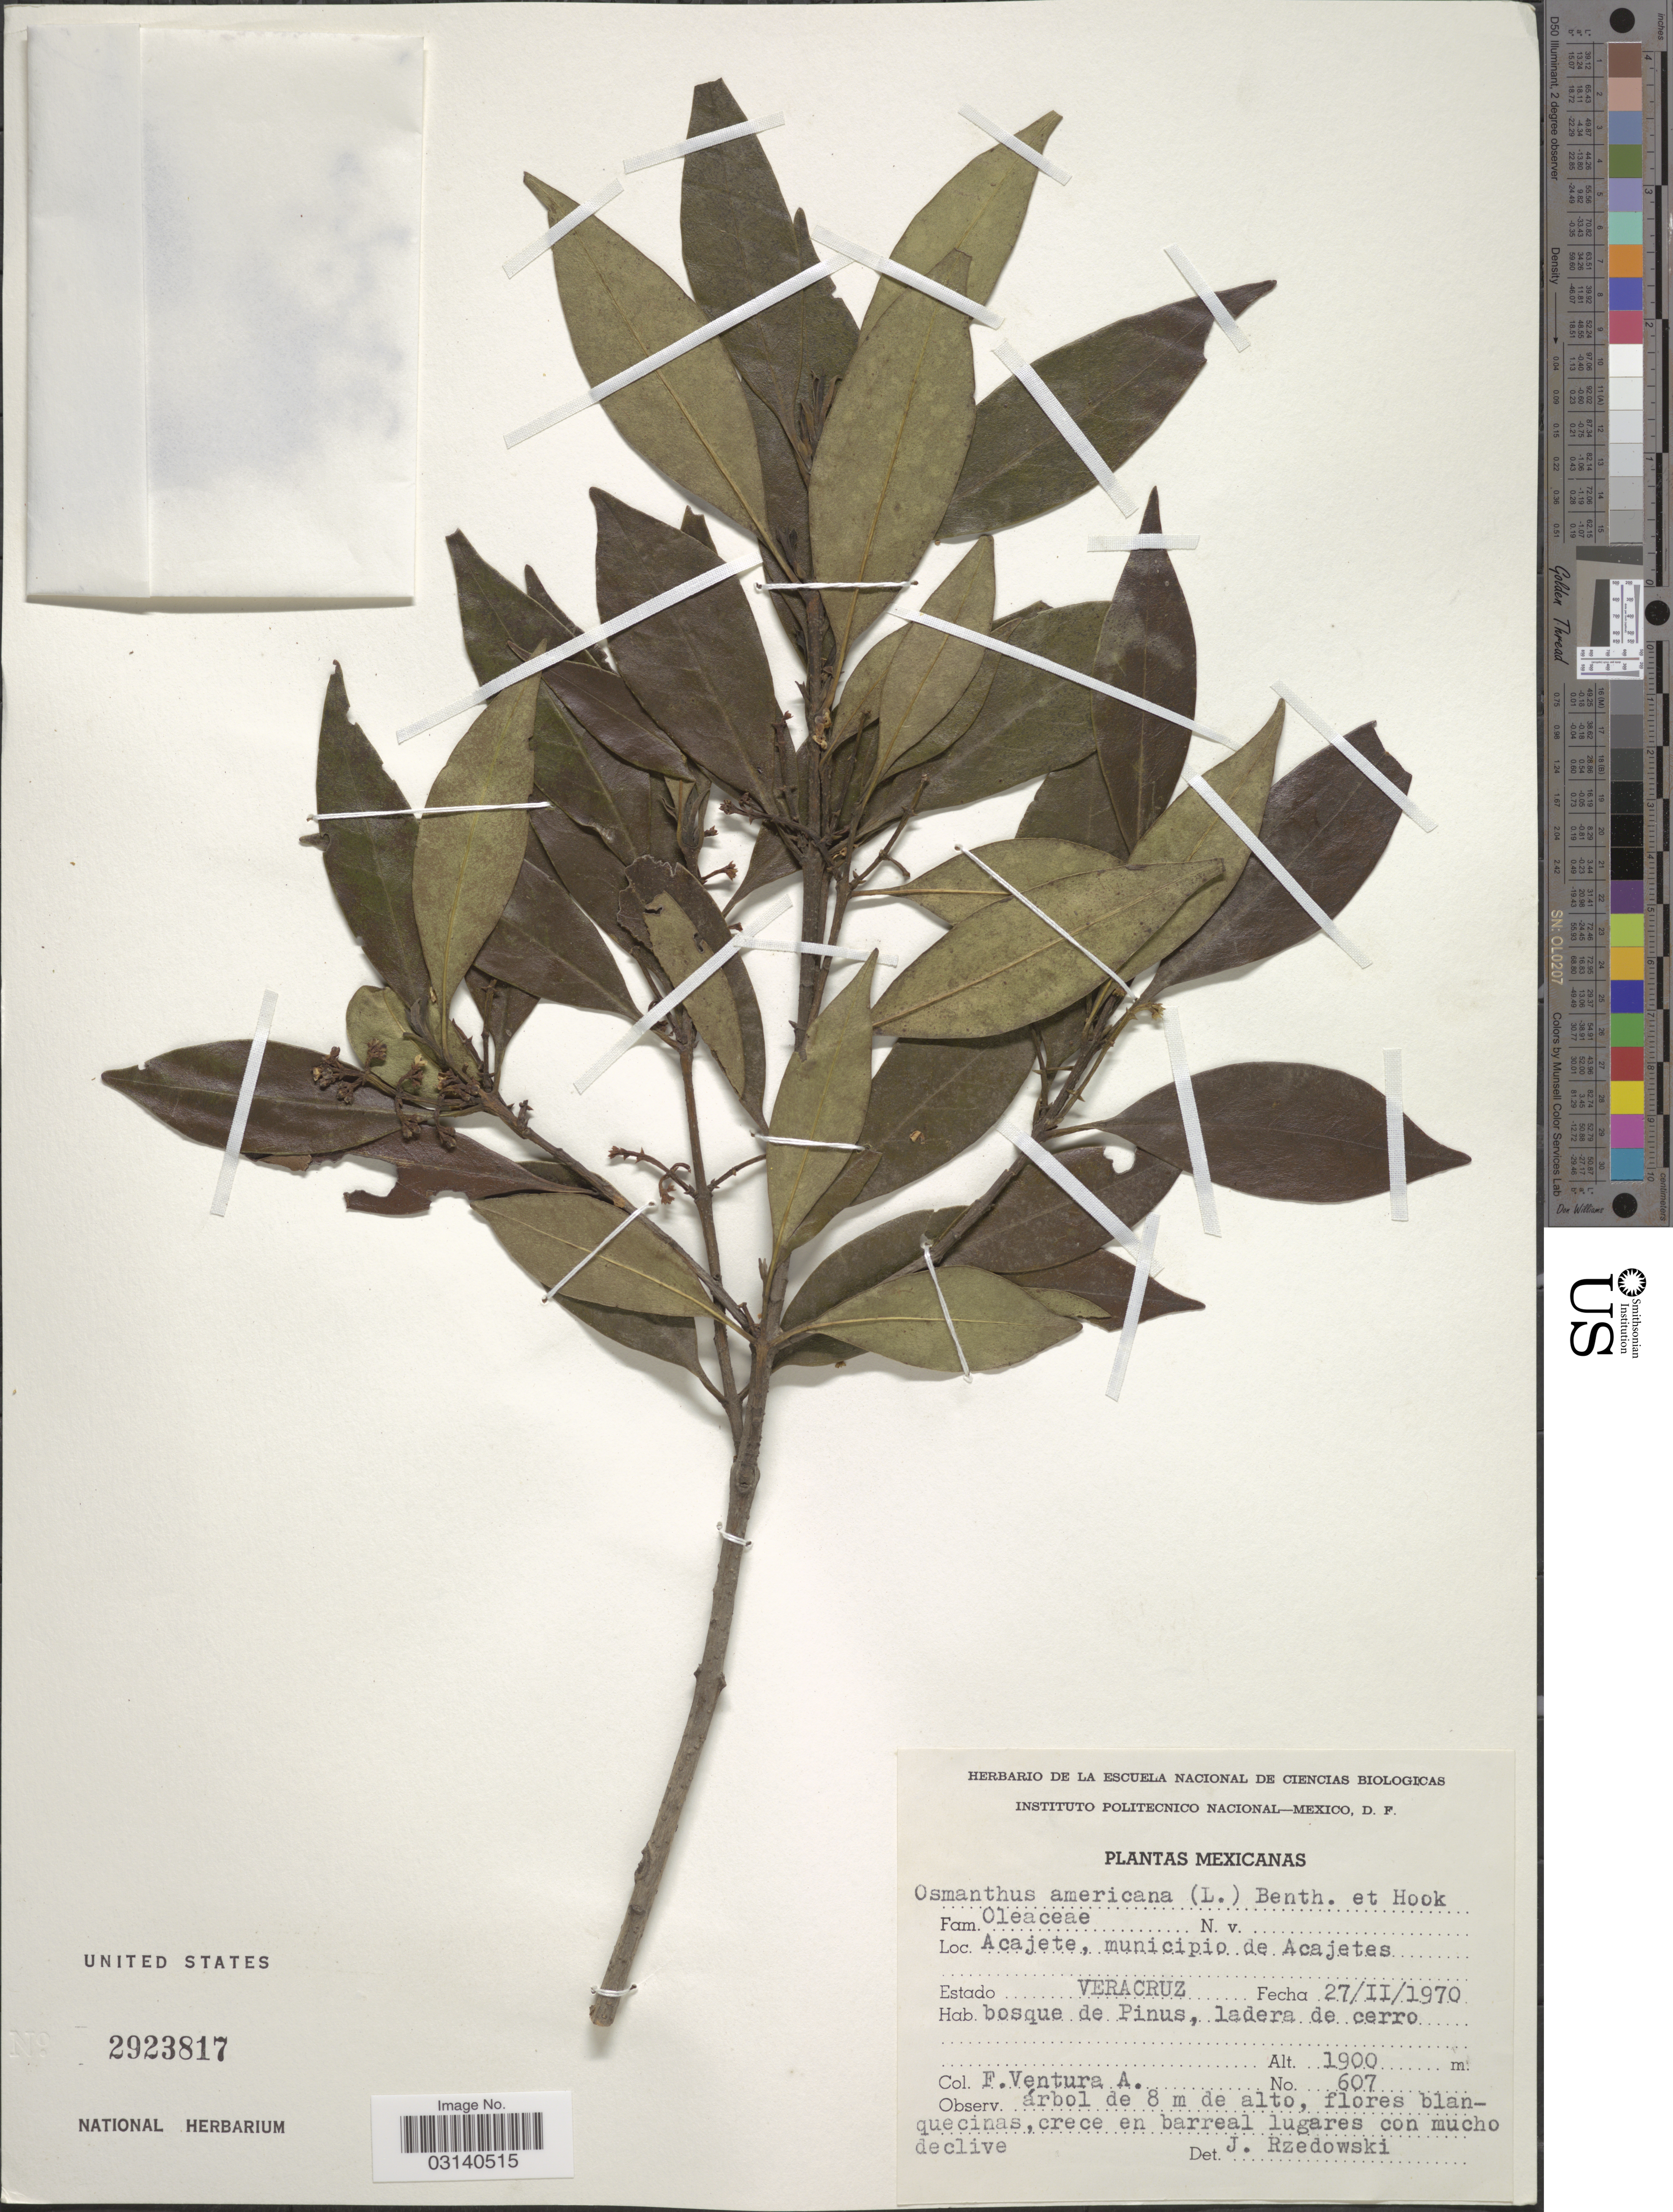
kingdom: Plantae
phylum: Tracheophyta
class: Magnoliopsida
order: Lamiales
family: Oleaceae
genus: Osmanthus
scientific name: Osmanthus americanus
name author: (L.) A. Gray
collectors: F. Ventura A.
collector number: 604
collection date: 1970-02-27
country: Mexico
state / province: Veracruz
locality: Estado Veracruz, Acajete, municipio de Acajetes.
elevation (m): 1900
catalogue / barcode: US 2923817